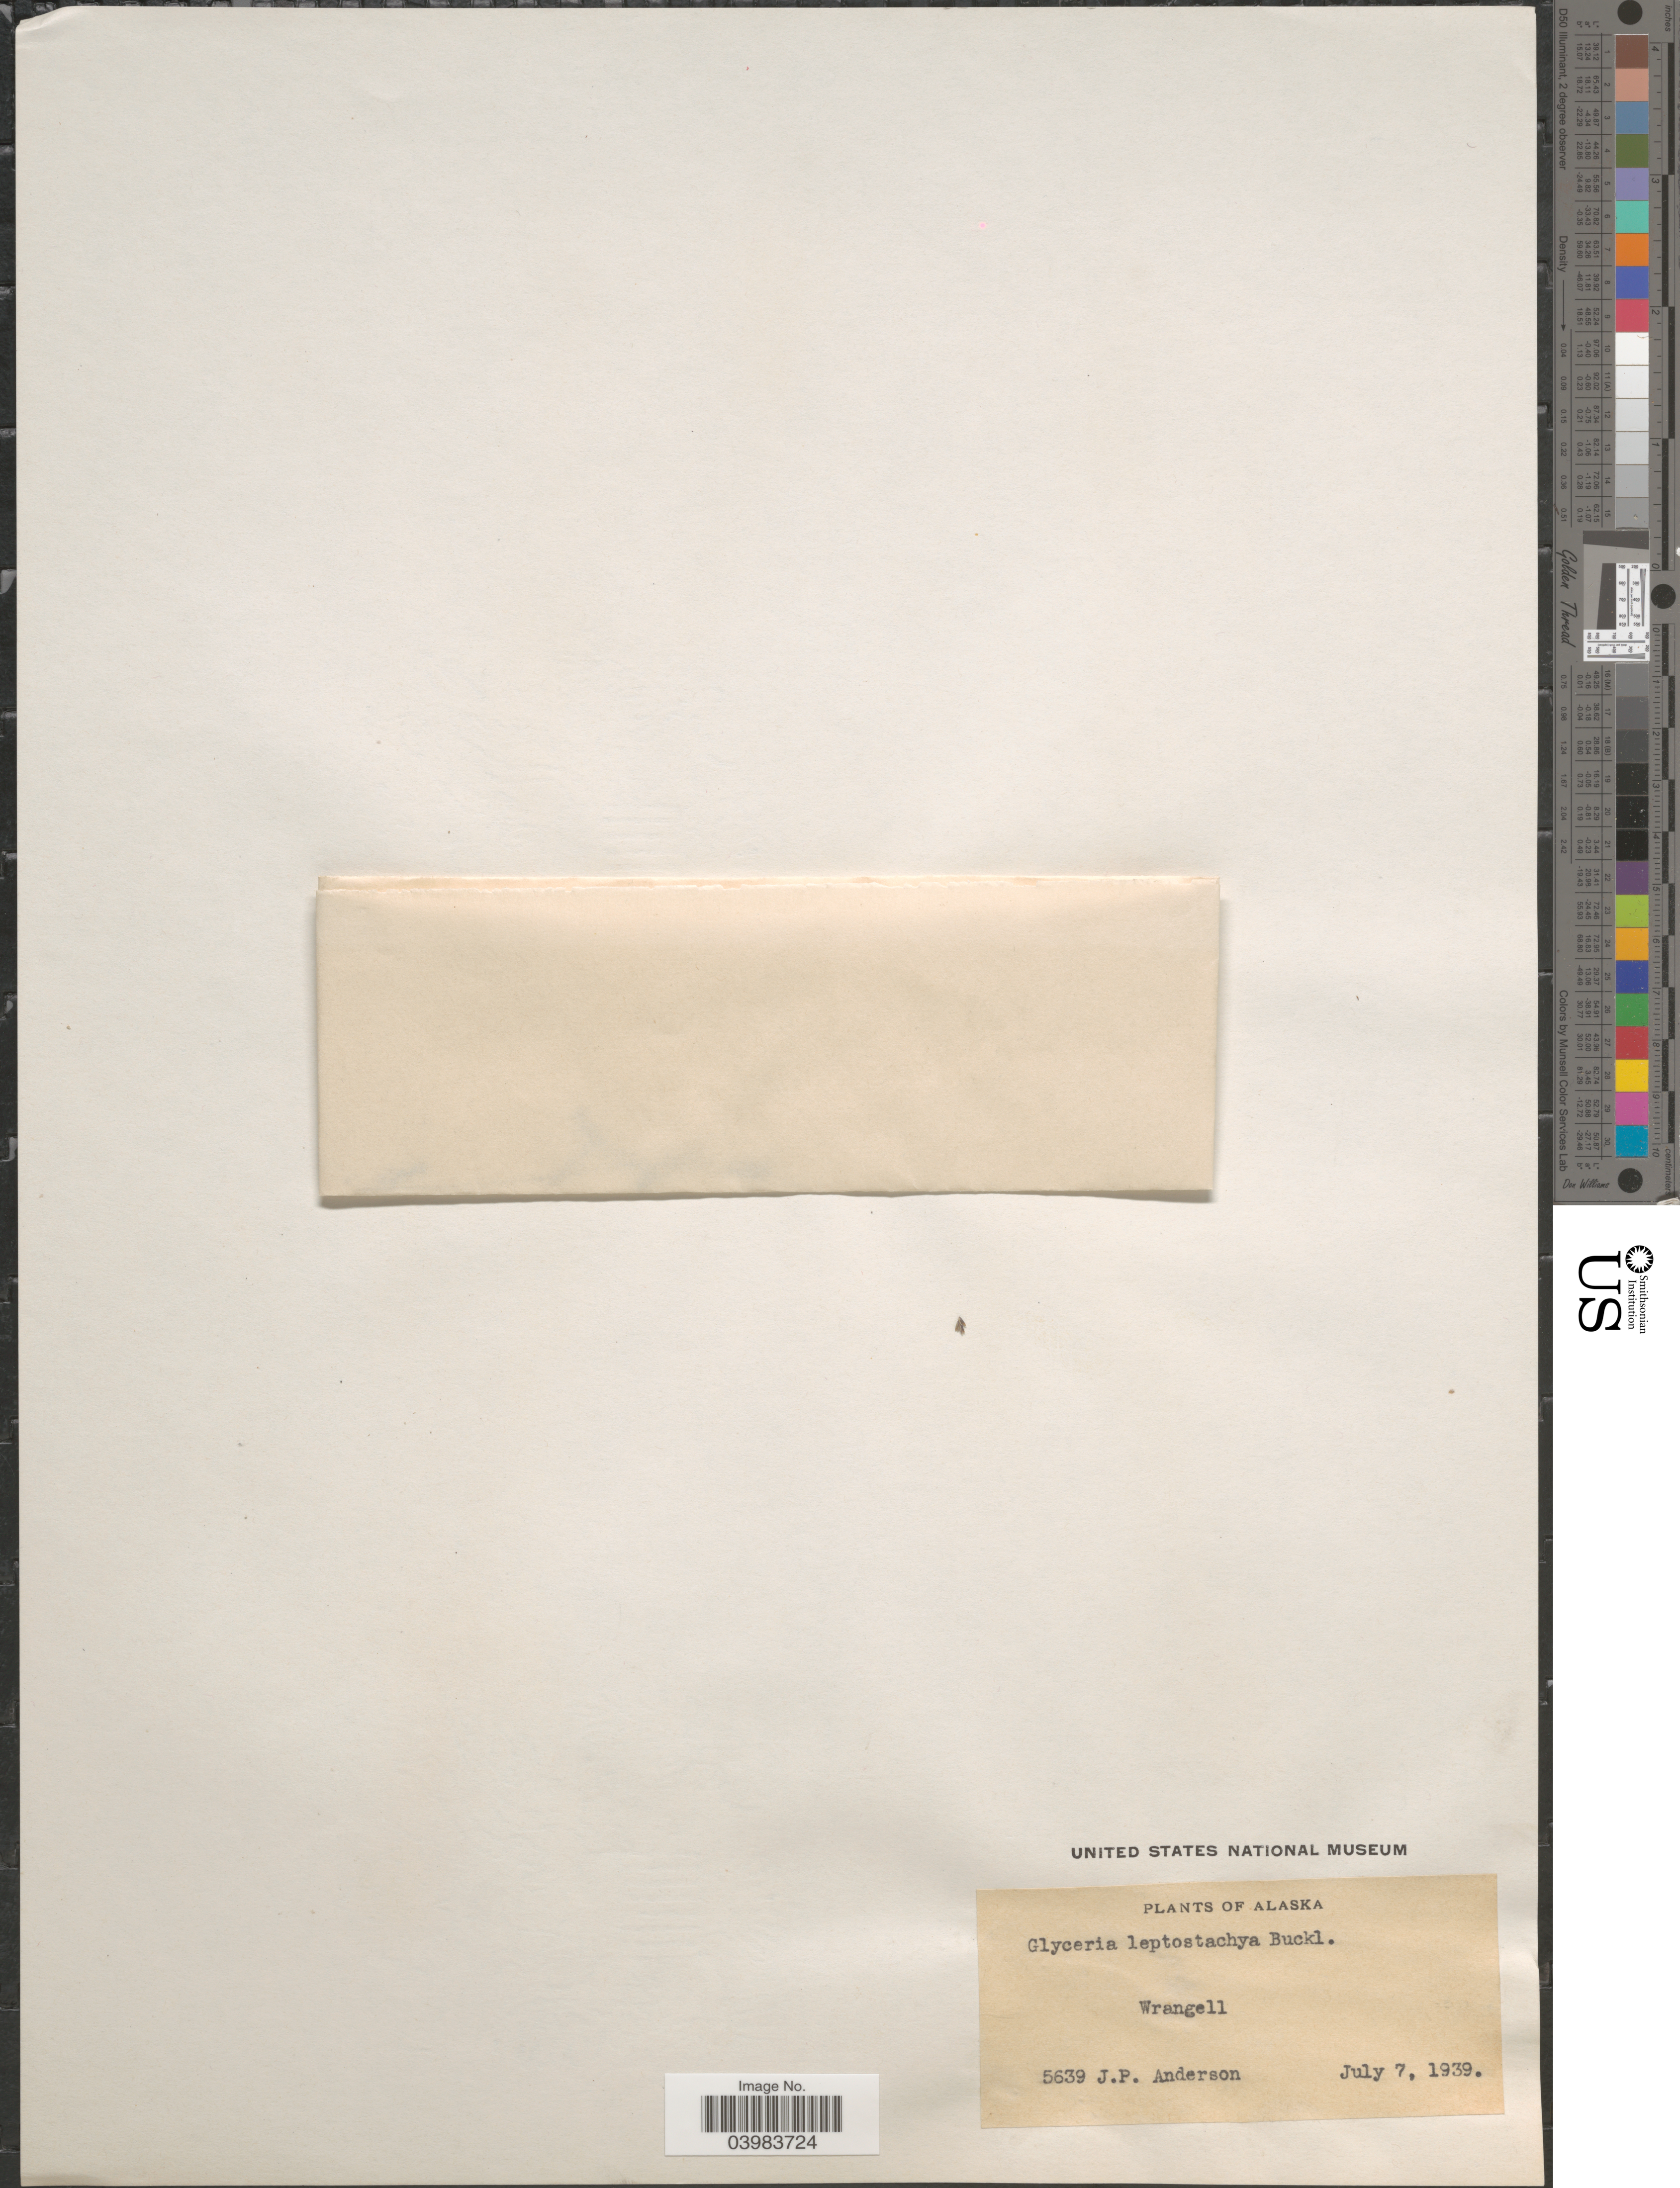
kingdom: Plantae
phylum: Tracheophyta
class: Liliopsida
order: Poales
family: Poaceae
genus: Glyceria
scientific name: Glyceria leptostachya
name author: Buckley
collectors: J. P. Anderson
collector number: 5639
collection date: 1939-07-07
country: United States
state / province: Alaska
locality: Wrangell.